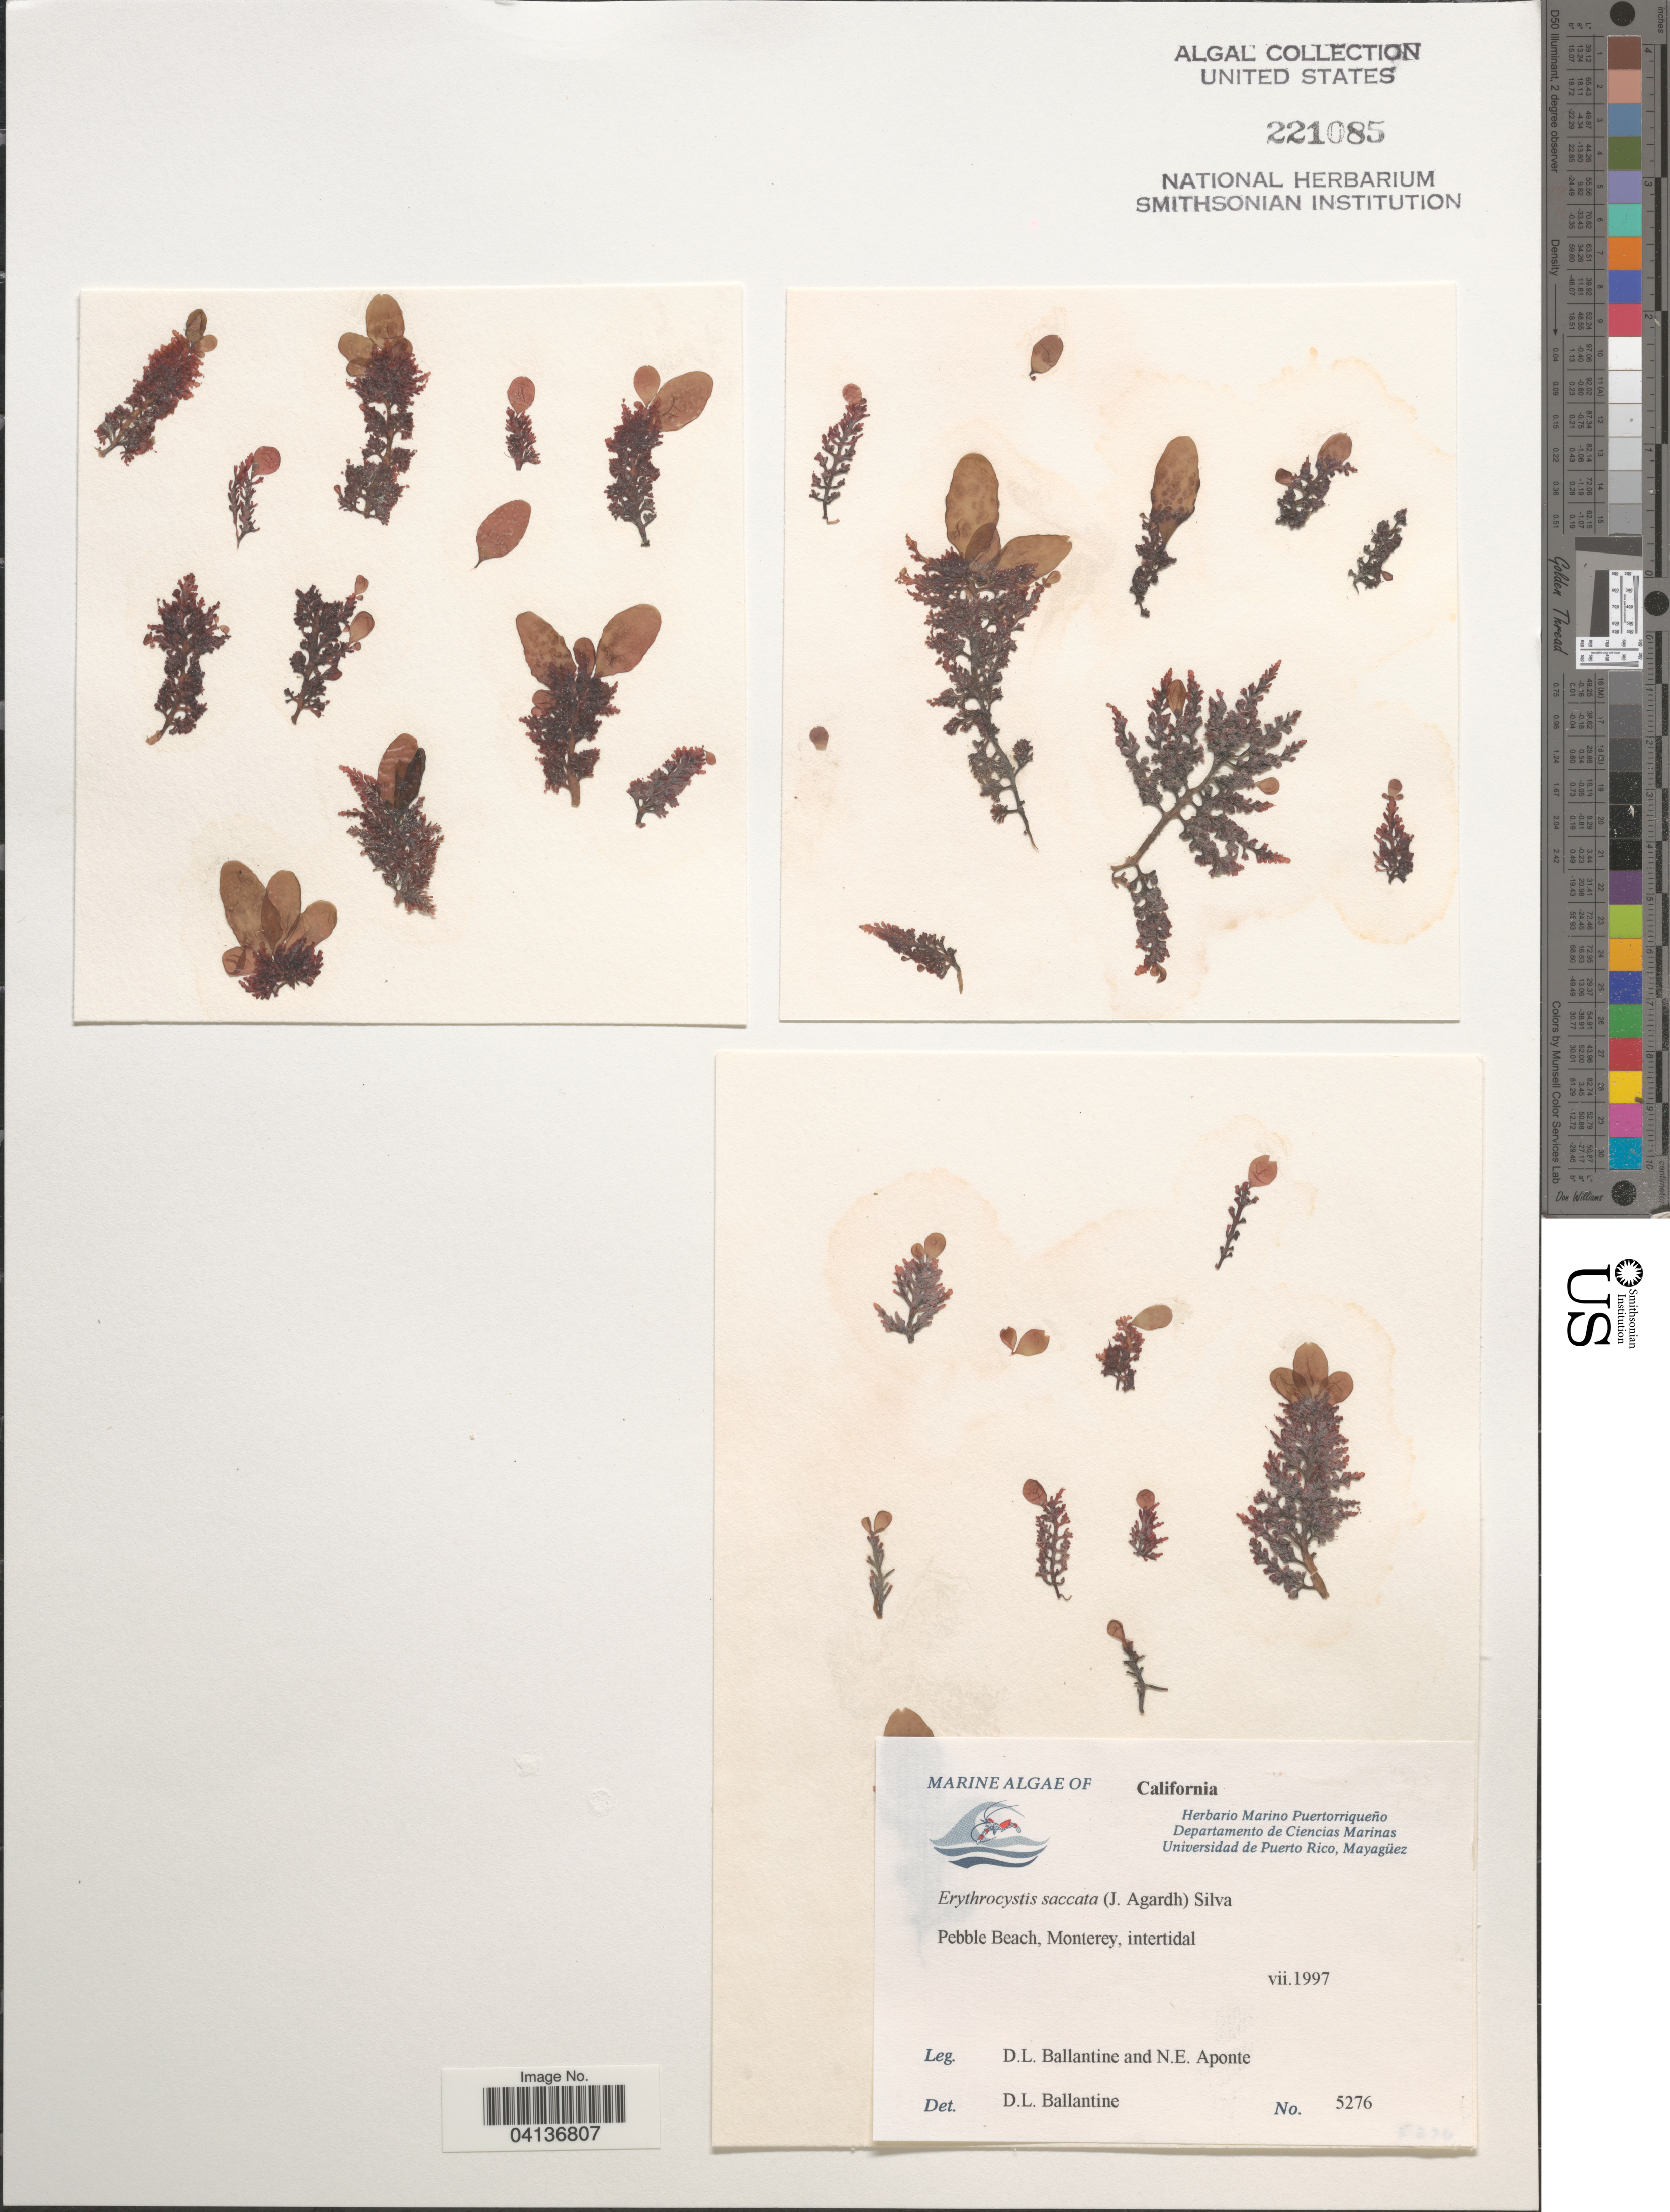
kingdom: Plantae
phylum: Rhodophyta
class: Florideophyceae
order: Ceramiales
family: Rhodomelaceae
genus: Erythrocystis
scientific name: Erythrocystis saccata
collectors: D.L. Ballantine & N. E. Aponte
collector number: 5276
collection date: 1997-07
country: United States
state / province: California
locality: Pebble Beach, Monterrey, intertidal.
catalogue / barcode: US 221085